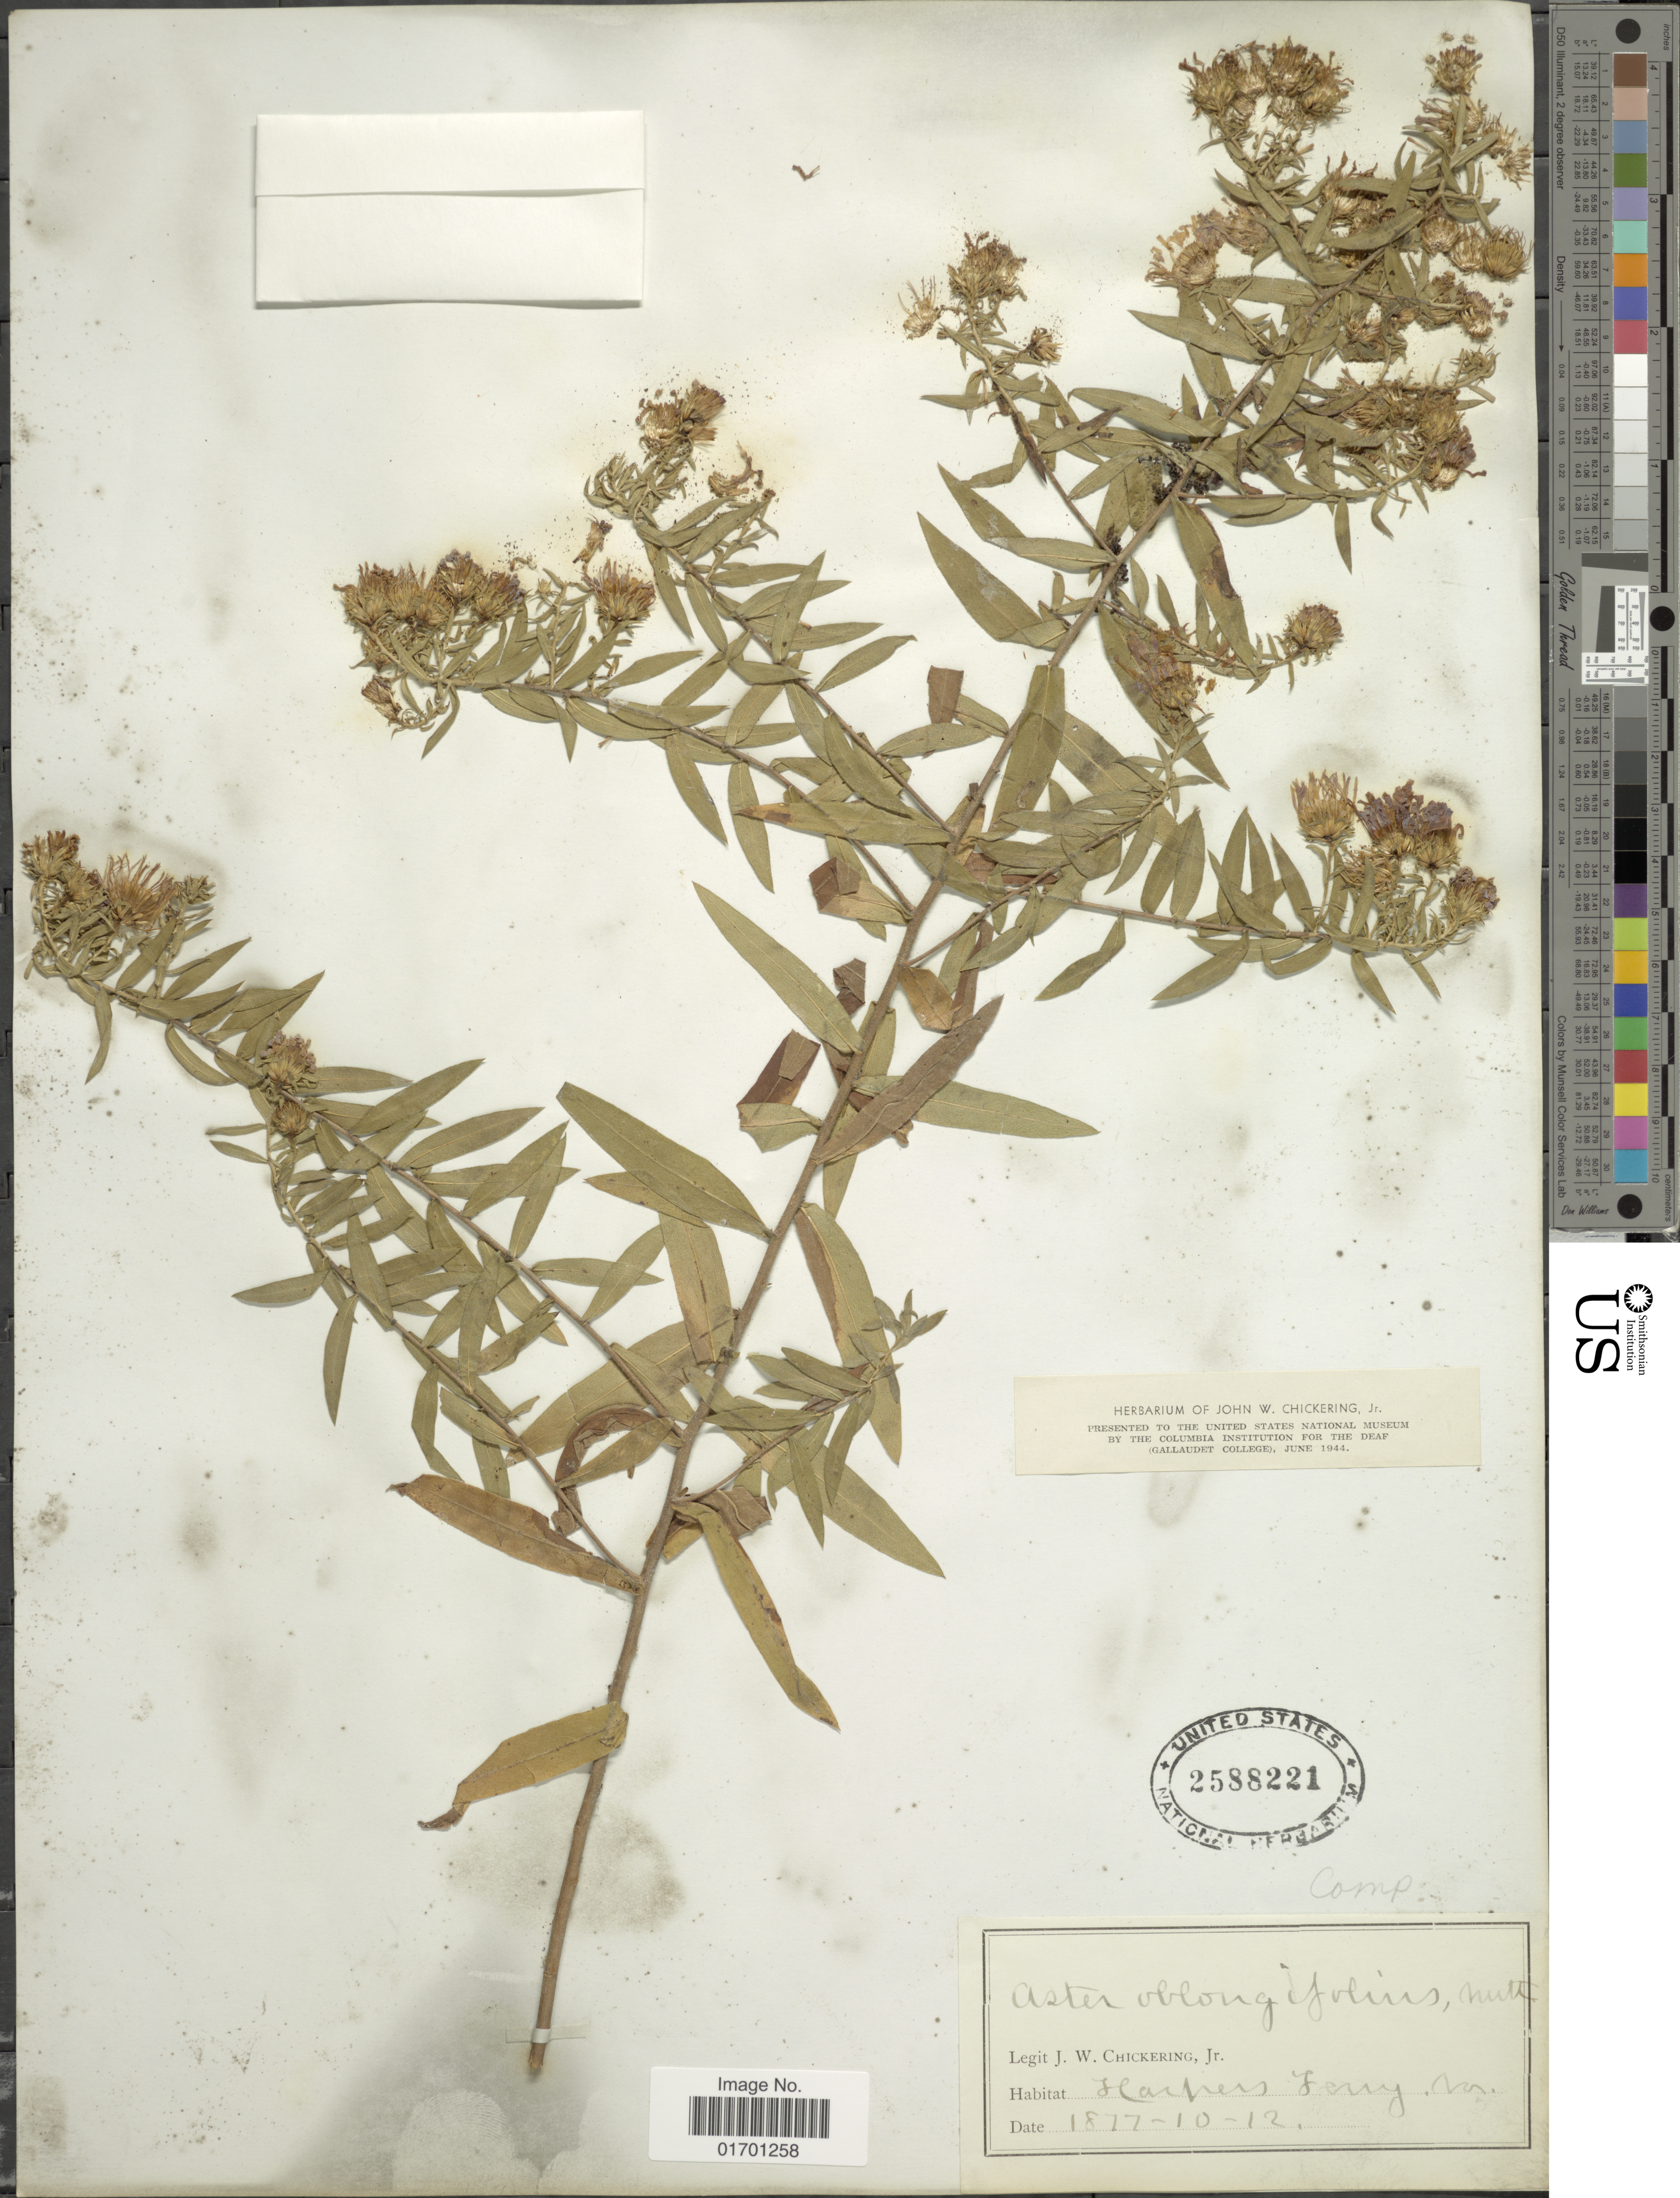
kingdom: Plantae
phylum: Tracheophyta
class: Magnoliopsida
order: Asterales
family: Asteraceae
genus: Symphyotrichum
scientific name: Symphyotrichum oblongifolium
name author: (Nutt.) G.L. Nesom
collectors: J. W. Chickering Jr.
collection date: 1877-10-12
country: United States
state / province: West Virginia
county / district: Jefferson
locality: Harpers Ferry.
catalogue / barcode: US 2588221